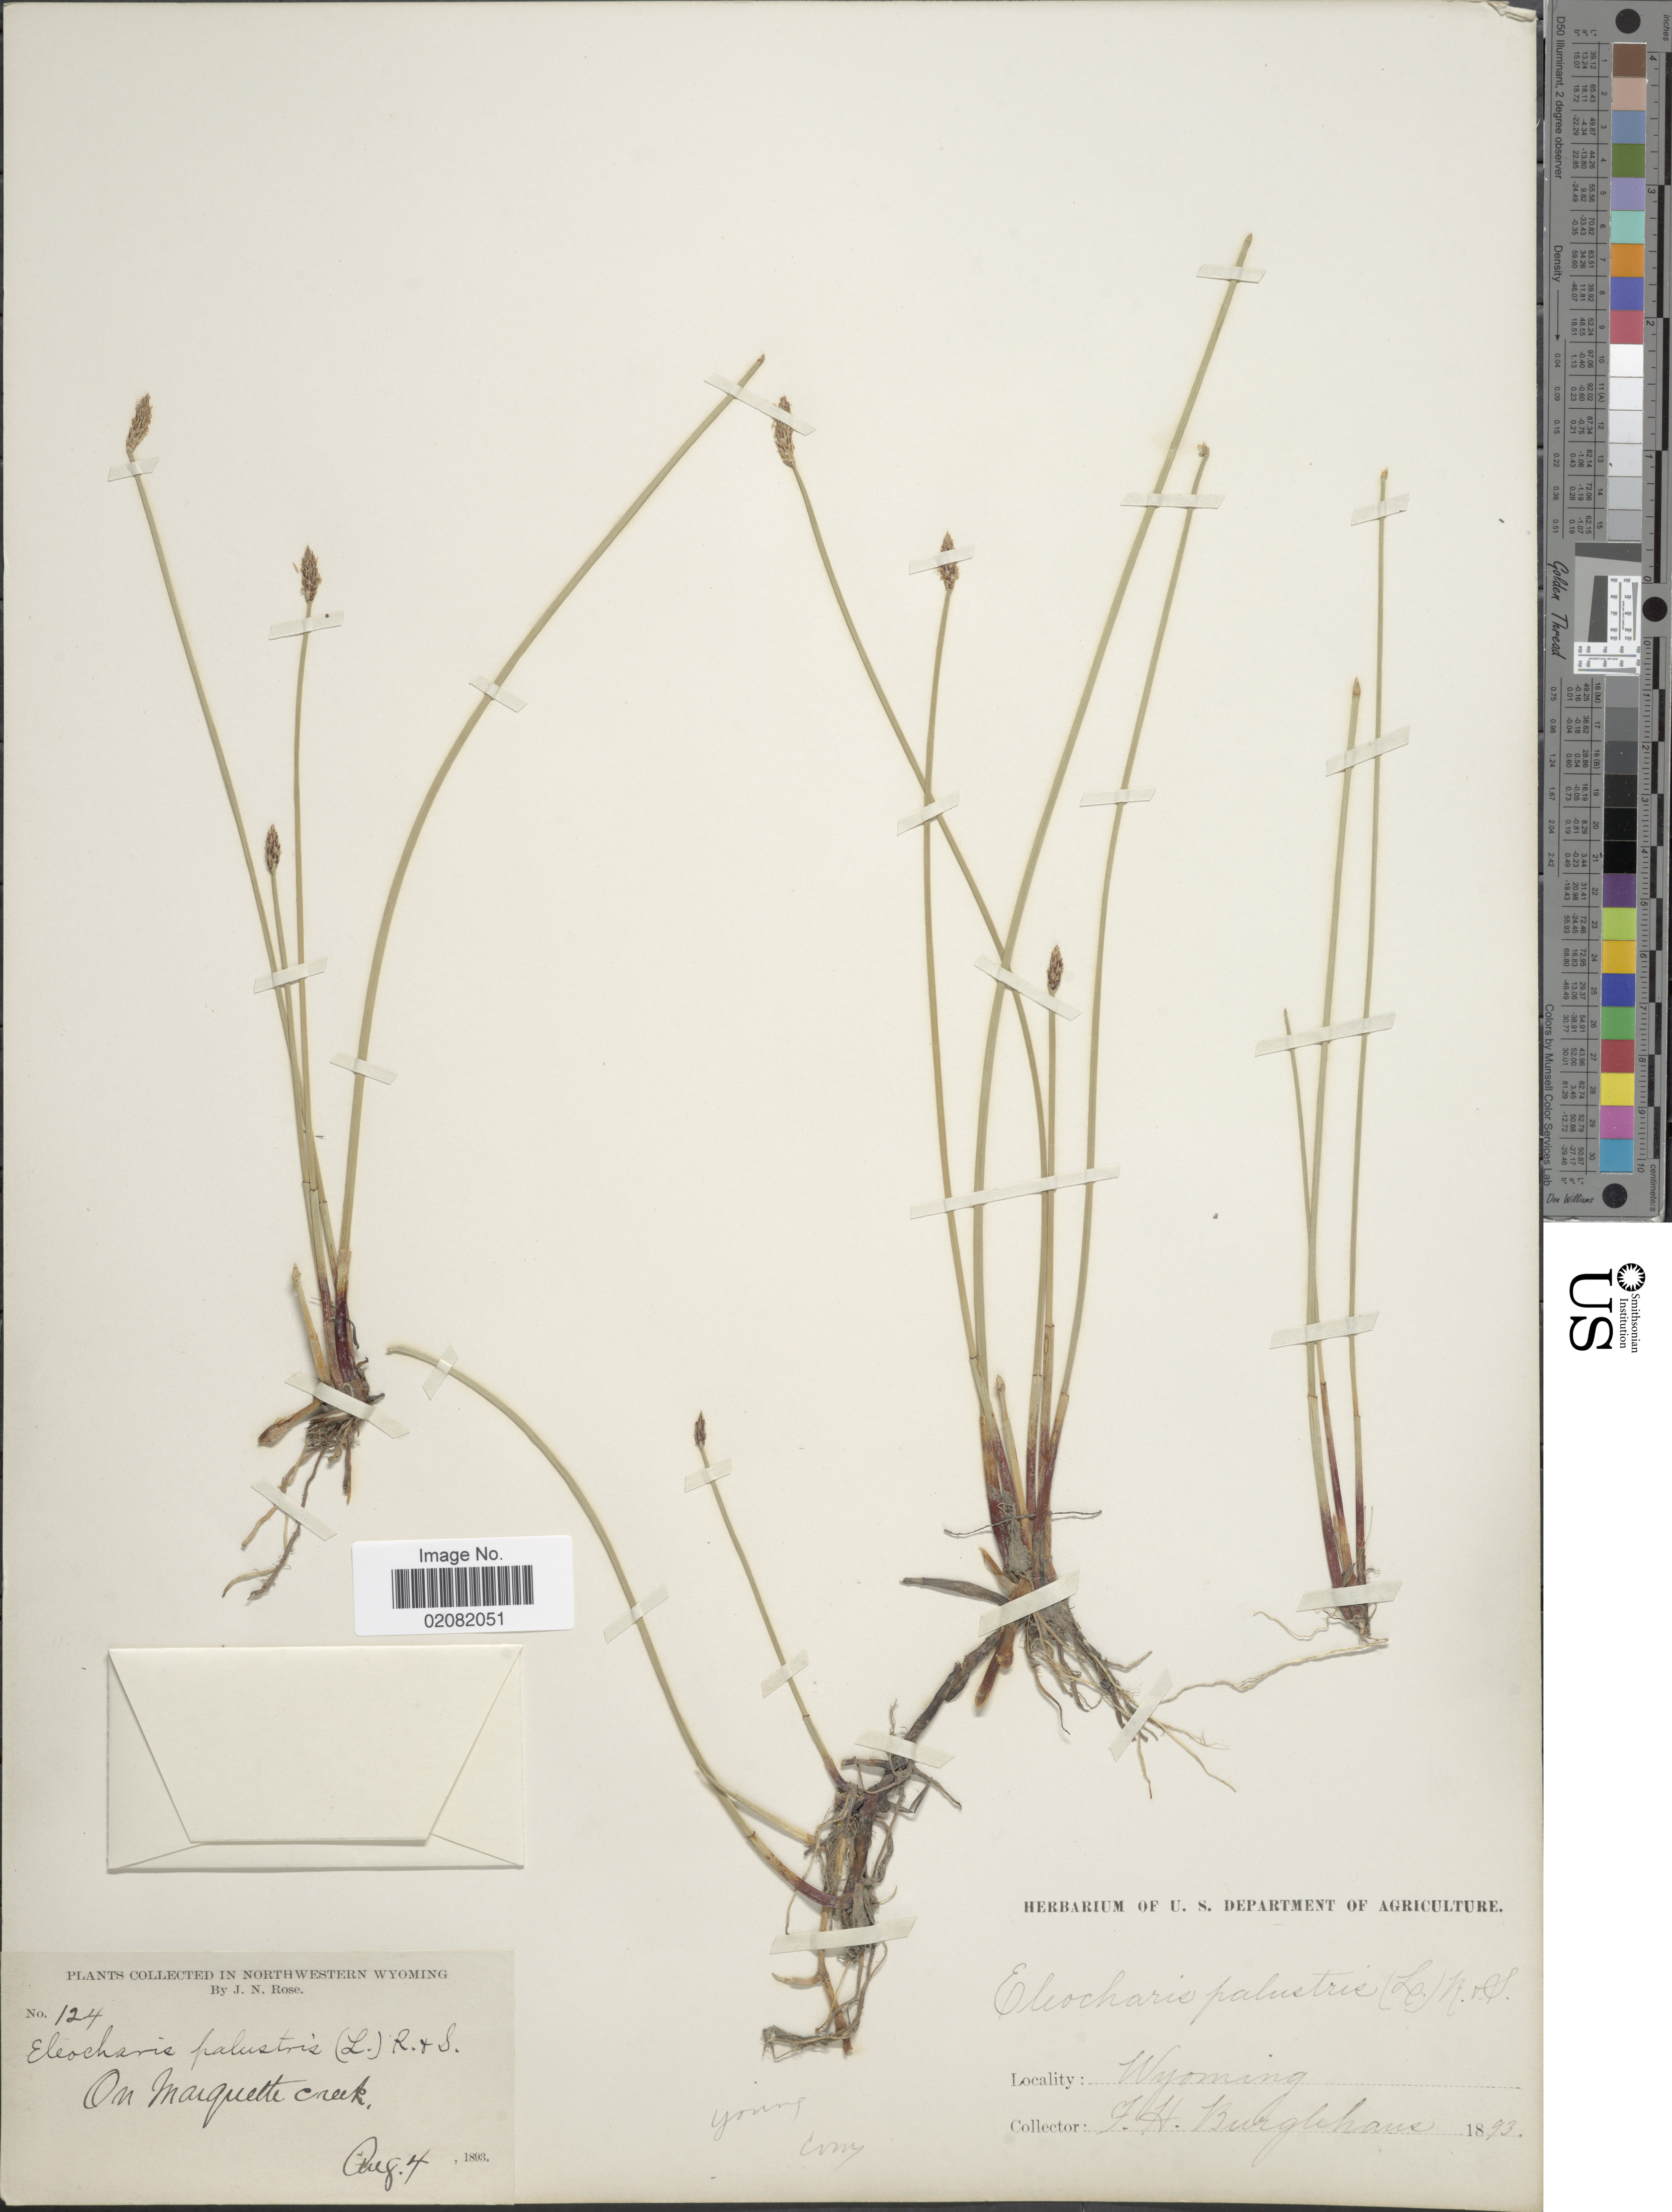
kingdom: Plantae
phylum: Tracheophyta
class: Liliopsida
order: Poales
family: Cyperaceae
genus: Eleocharis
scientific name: Eleocharis palustris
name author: (L.) Roem. & Schult.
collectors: F. Burglehaus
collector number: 124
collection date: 1893-08-04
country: United States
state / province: Wyoming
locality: In Northwestern Wyoming, On Marquette Creek